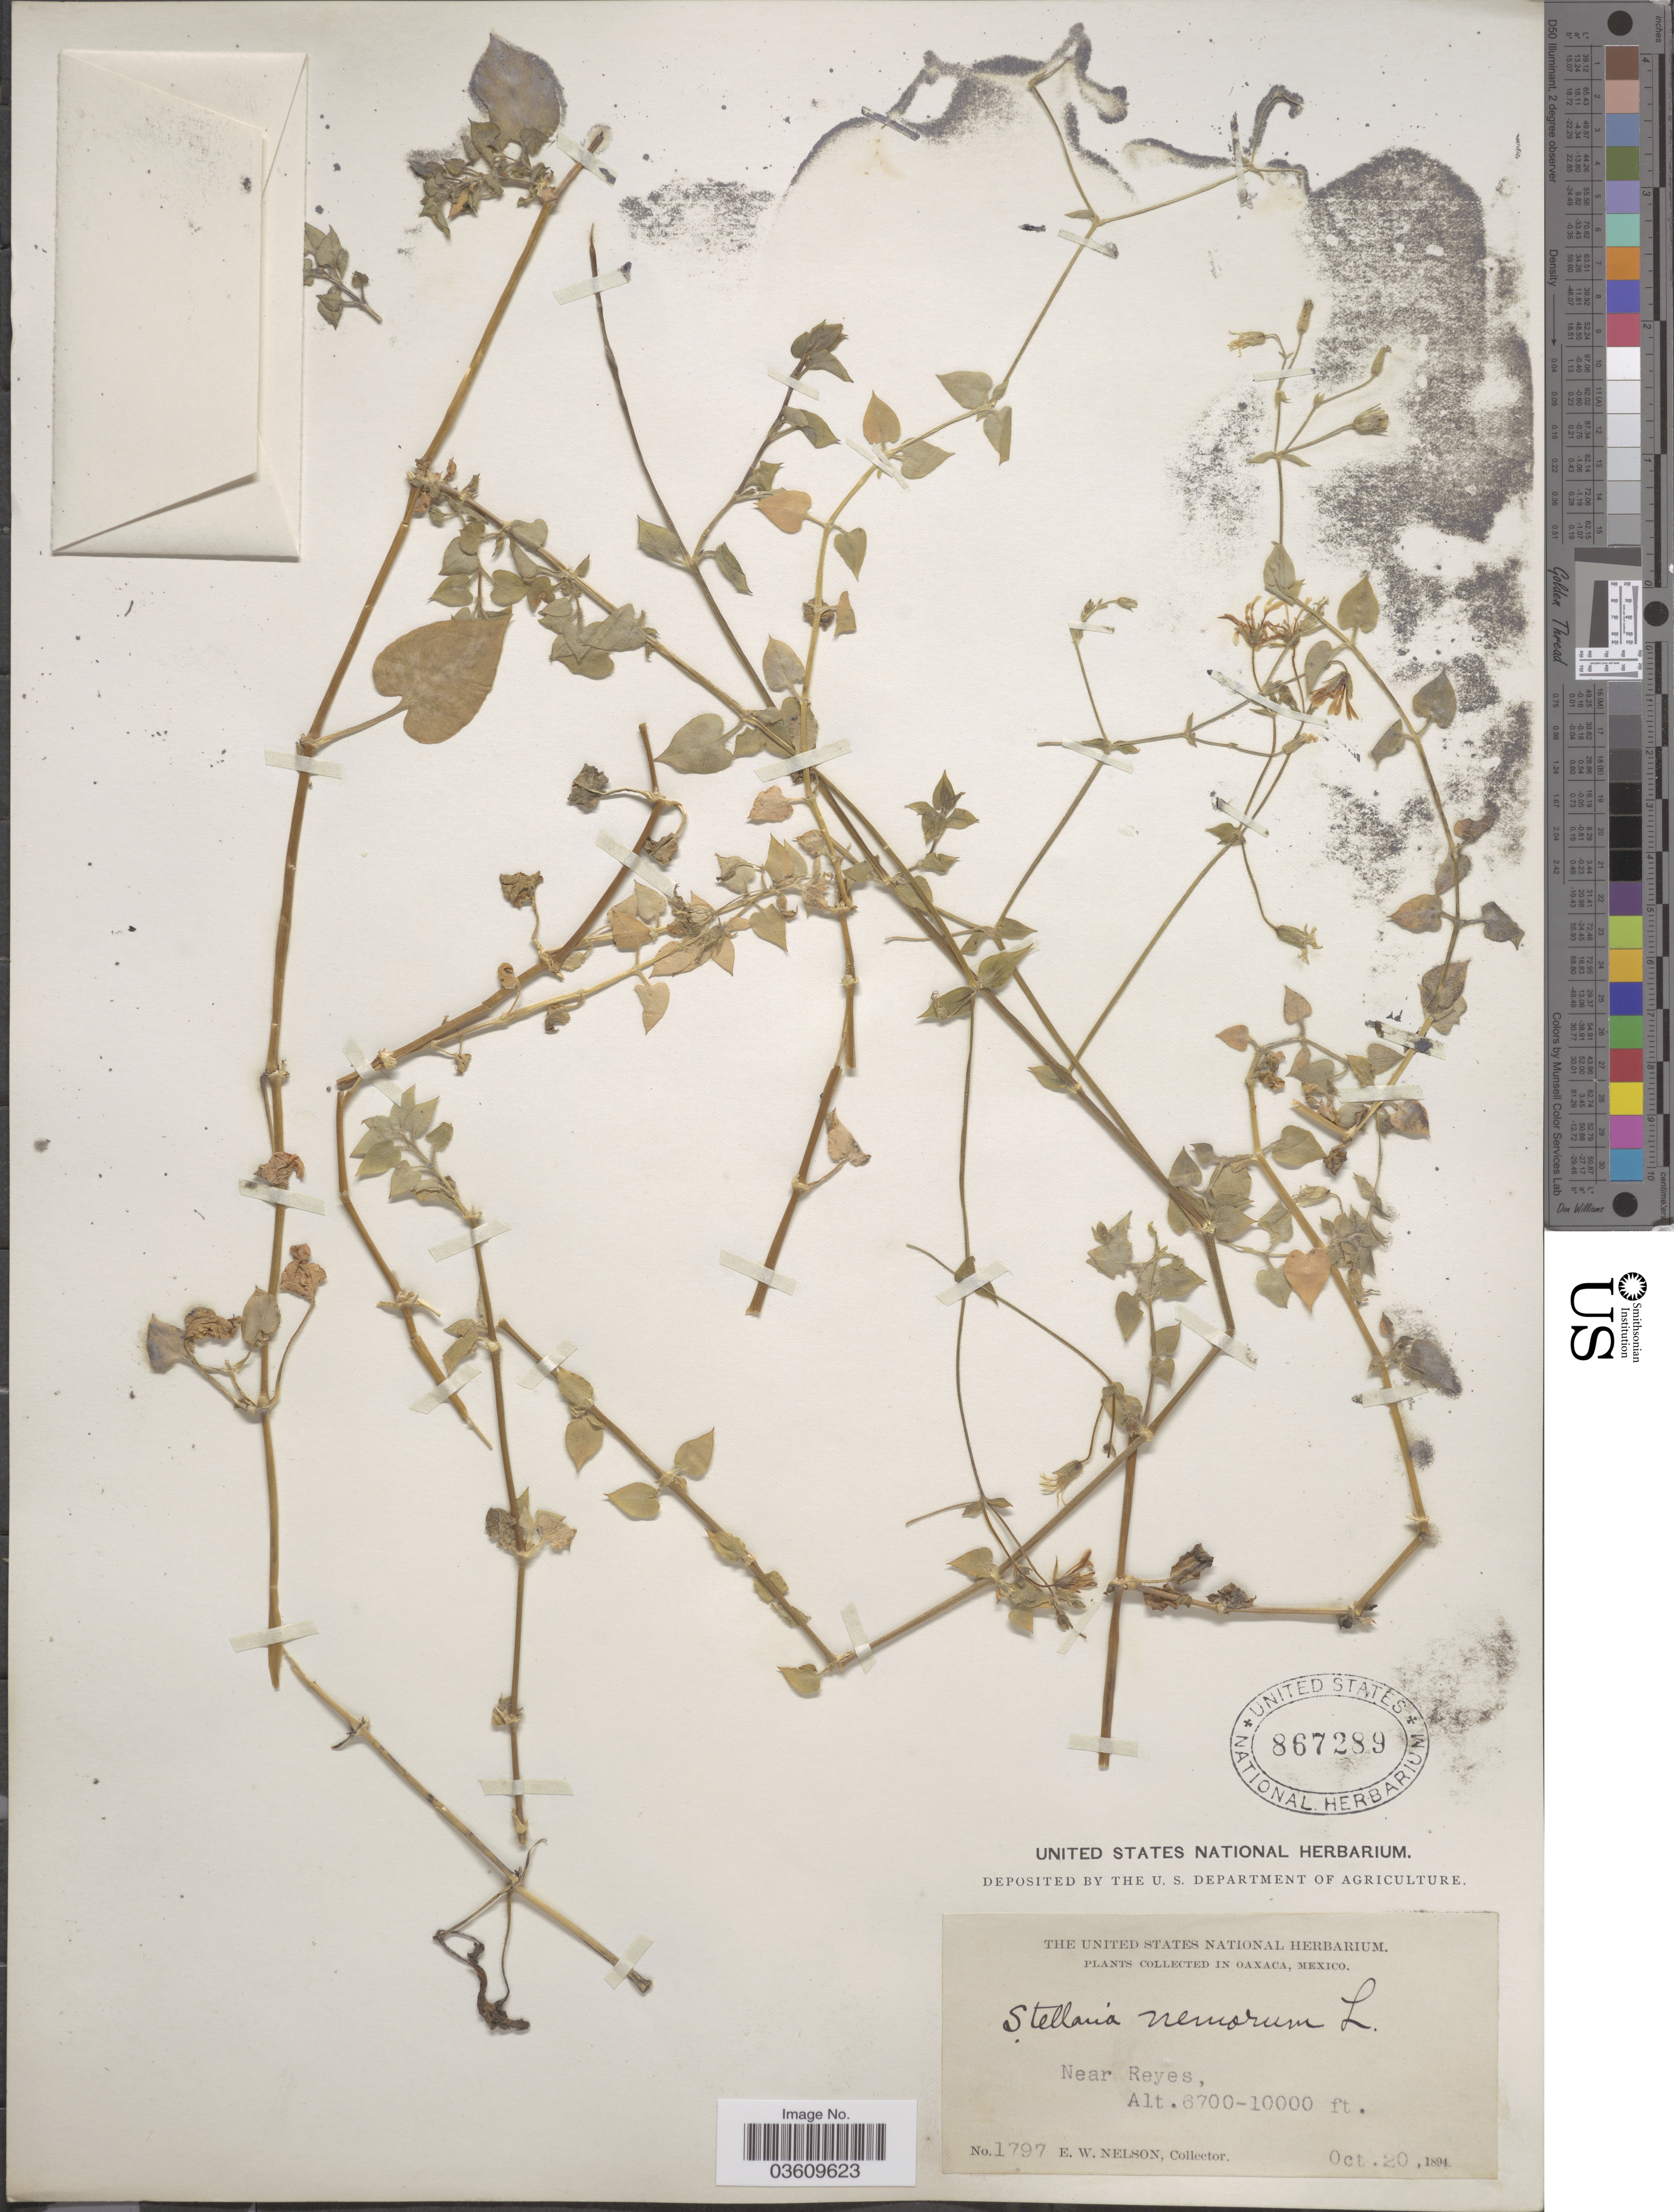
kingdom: Plantae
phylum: Tracheophyta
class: Magnoliopsida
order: Caryophyllales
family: Caryophyllaceae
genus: Stellaria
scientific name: Stellaria cuspidata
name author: Willd. ex Schltdl.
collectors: E. W. Nelson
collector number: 1797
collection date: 1894-10-20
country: Mexico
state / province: Oaxaca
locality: Near Reyes.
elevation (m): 2042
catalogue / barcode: US 867289